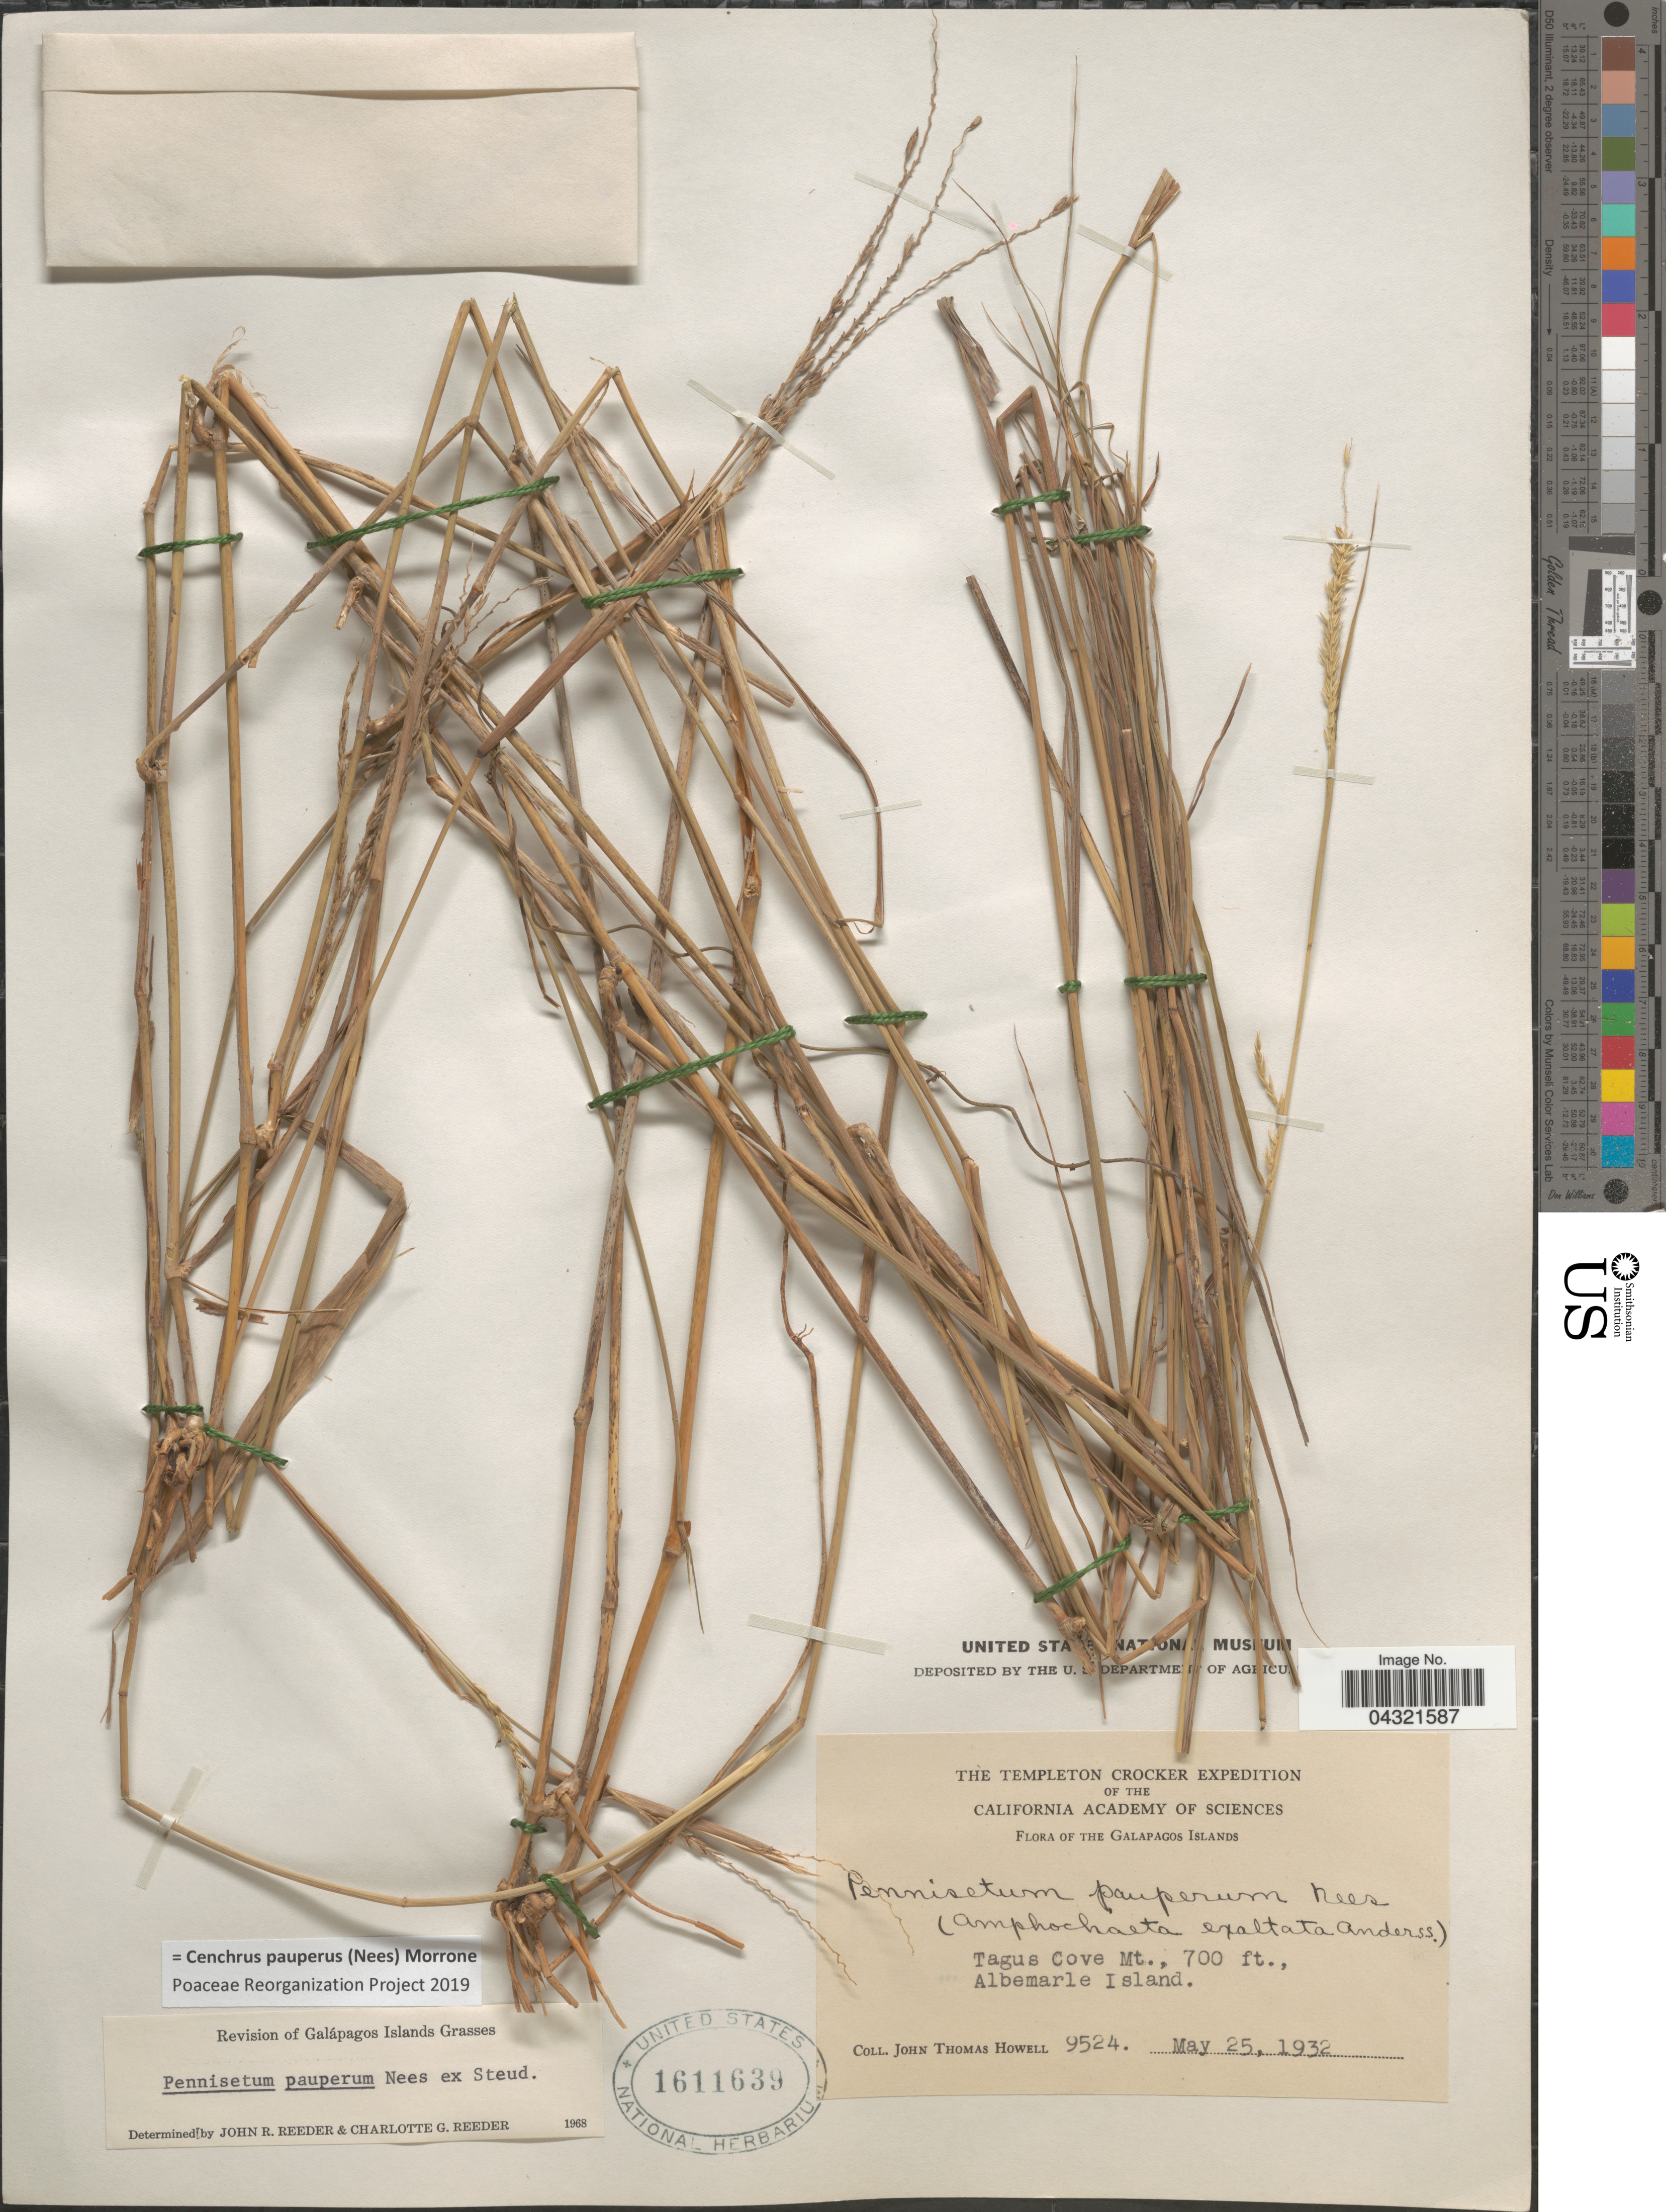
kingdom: Plantae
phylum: Tracheophyta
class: Liliopsida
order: Poales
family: Poaceae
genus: Cenchrus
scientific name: Cenchrus pauperus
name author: (Nees) Morrone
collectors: J. T. Howell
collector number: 9524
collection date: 1932-05-25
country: Ecuador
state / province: Colón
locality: The Templeton Crocker Expedition. The Galapagos Islands. Tagus Cove Mt., Albemarle Island.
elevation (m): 213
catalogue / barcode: US 1611639